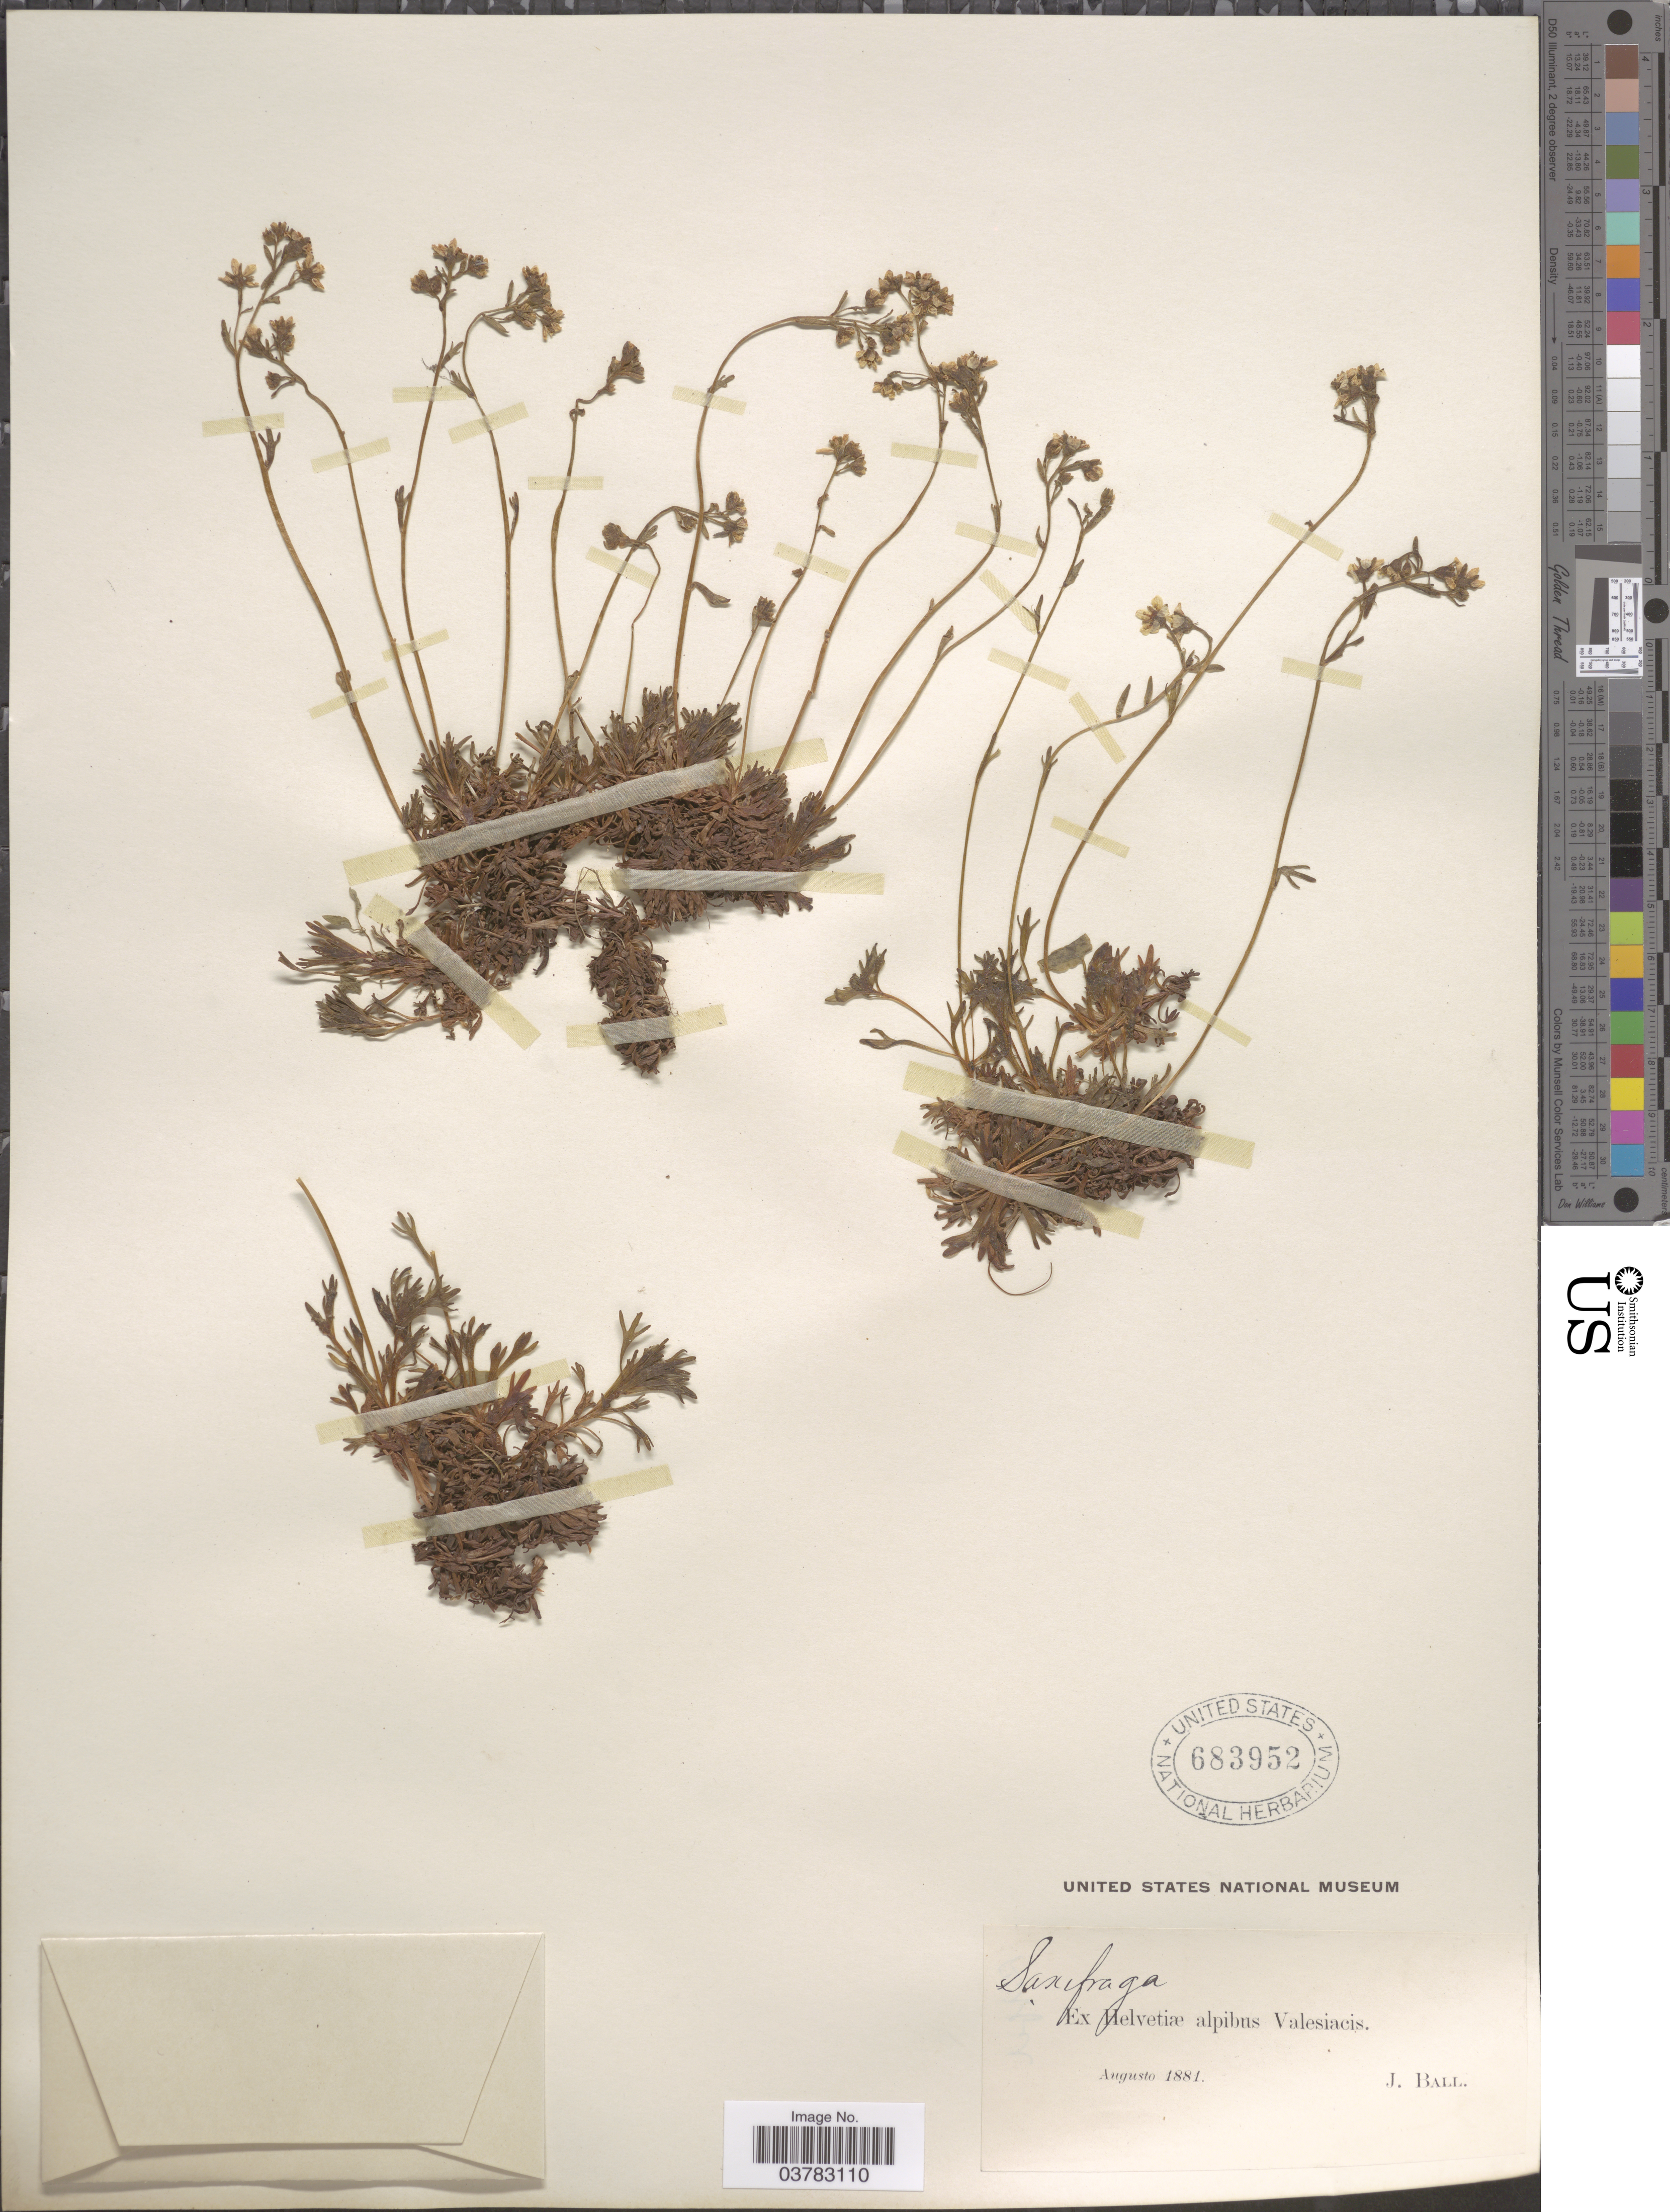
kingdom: Plantae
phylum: Tracheophyta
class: Magnoliopsida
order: Saxifragales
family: Saxifragaceae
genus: Saxifraga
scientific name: Saxifraga sp.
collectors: J. Ball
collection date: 1881-08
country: Switzerland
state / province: Valais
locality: Ex Helvetiæ alpibus Valesiacis.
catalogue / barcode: US 683952